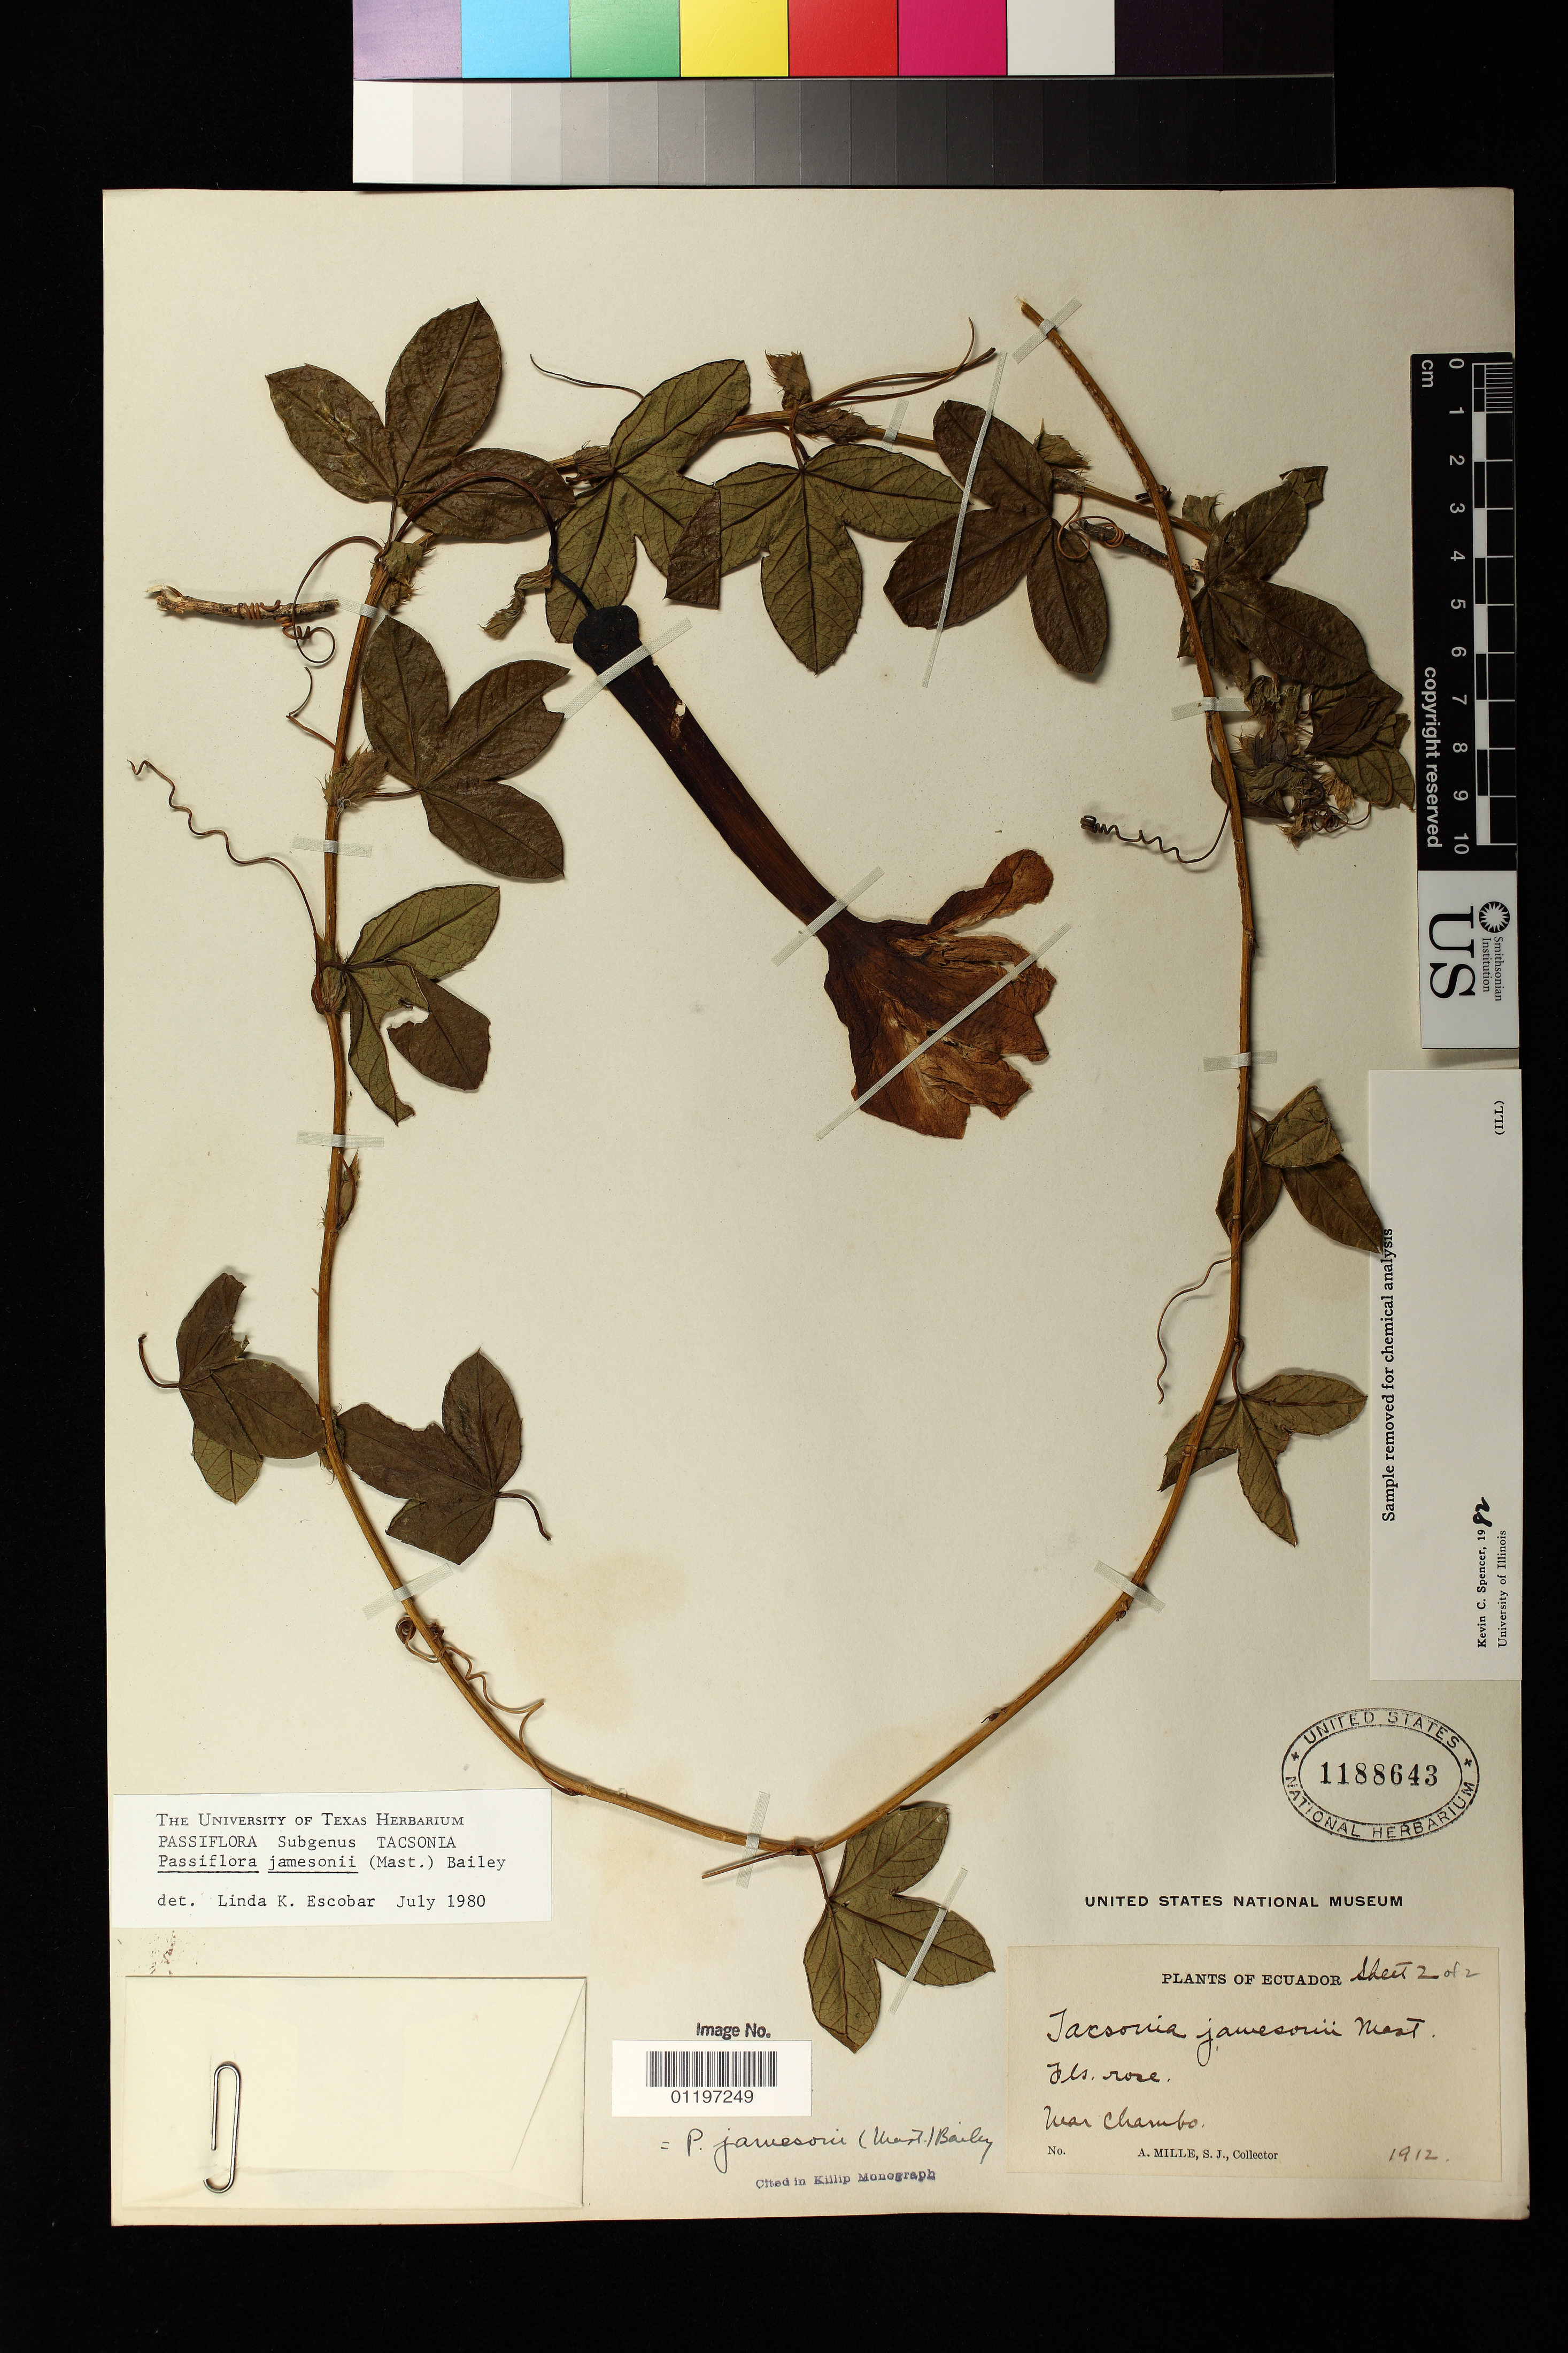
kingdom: Plantae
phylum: Tracheophyta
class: Magnoliopsida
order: Malpighiales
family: Passifloraceae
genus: Passiflora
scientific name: Passiflora jamesonii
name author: (Mast.) L.H. Bailey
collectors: A. Mille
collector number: n.s.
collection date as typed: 1912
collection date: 1912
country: Ecuador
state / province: Chimborazo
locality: near Chambo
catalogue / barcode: US 1188643